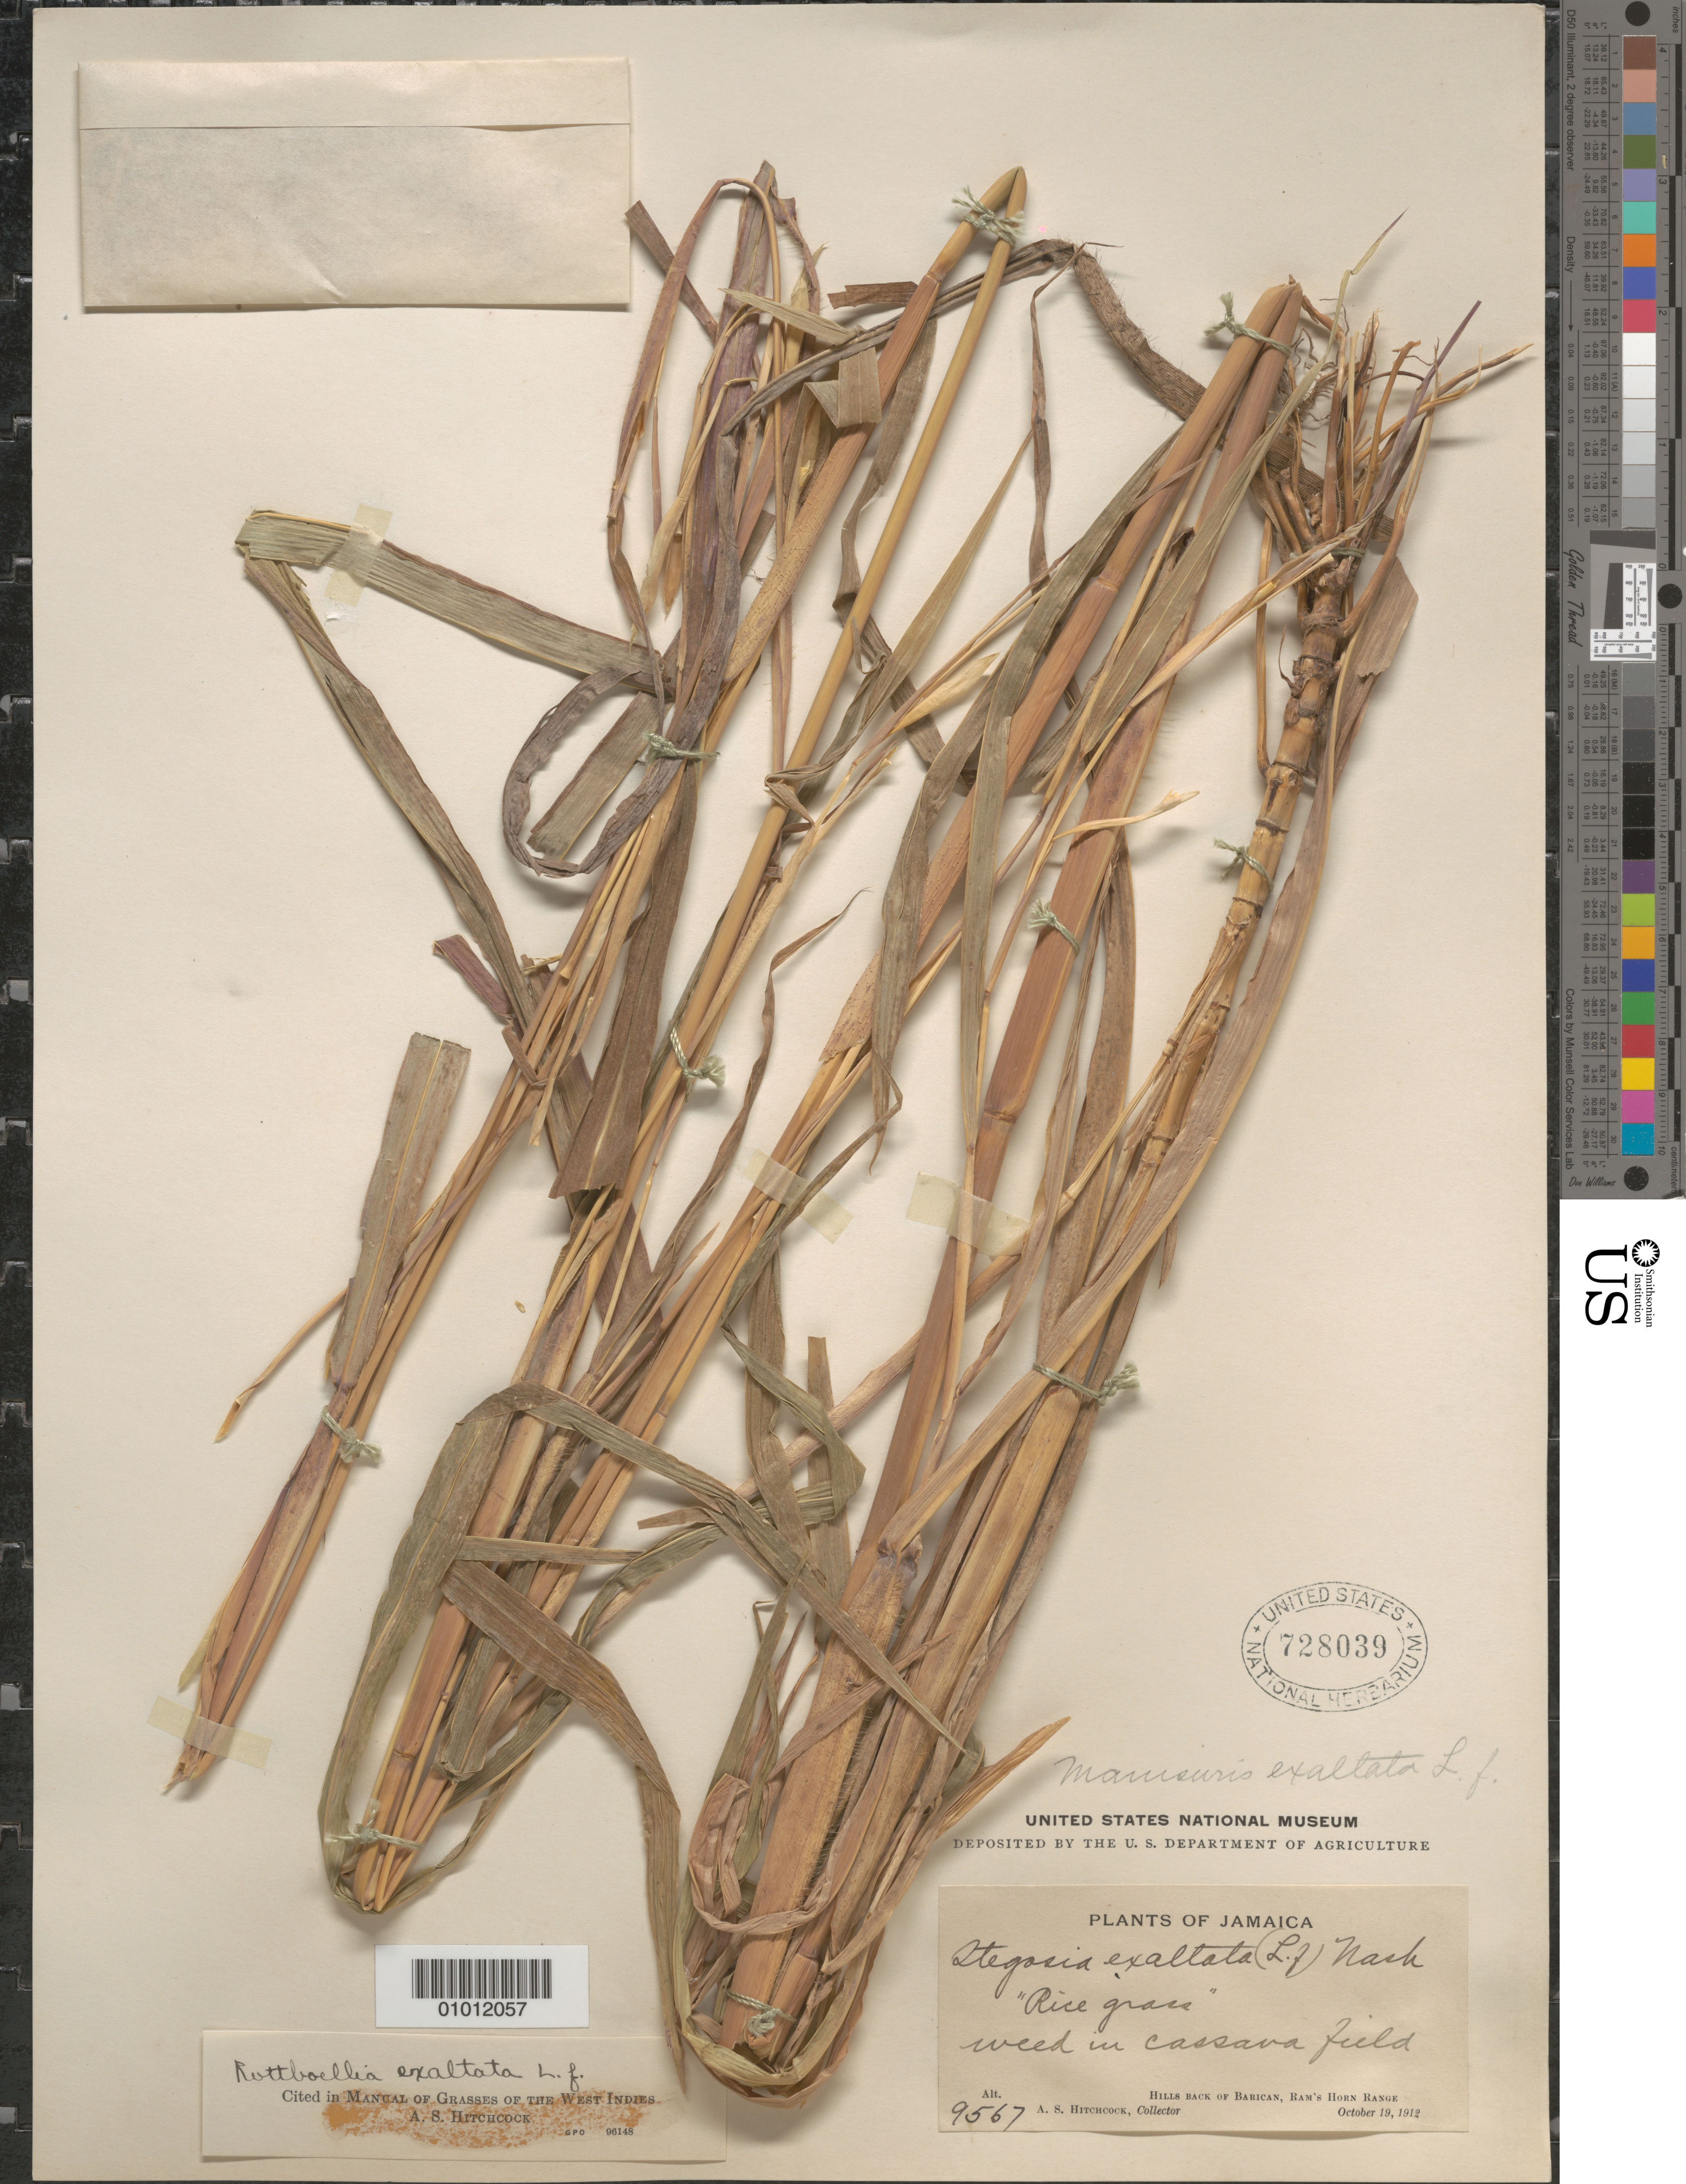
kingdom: Plantae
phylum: Tracheophyta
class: Liliopsida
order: Poales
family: Poaceae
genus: Rottboellia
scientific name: Rottboellia cochinchinensis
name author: (Lour.) Clayton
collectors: A. S. Hitchcock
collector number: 9567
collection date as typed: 19 Oct 1912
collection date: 1912-10-19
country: Jamaica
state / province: Saint Andrew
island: Jamaica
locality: Hills back of Barican, Ram's Horn Range [Ridge]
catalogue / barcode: US 728039